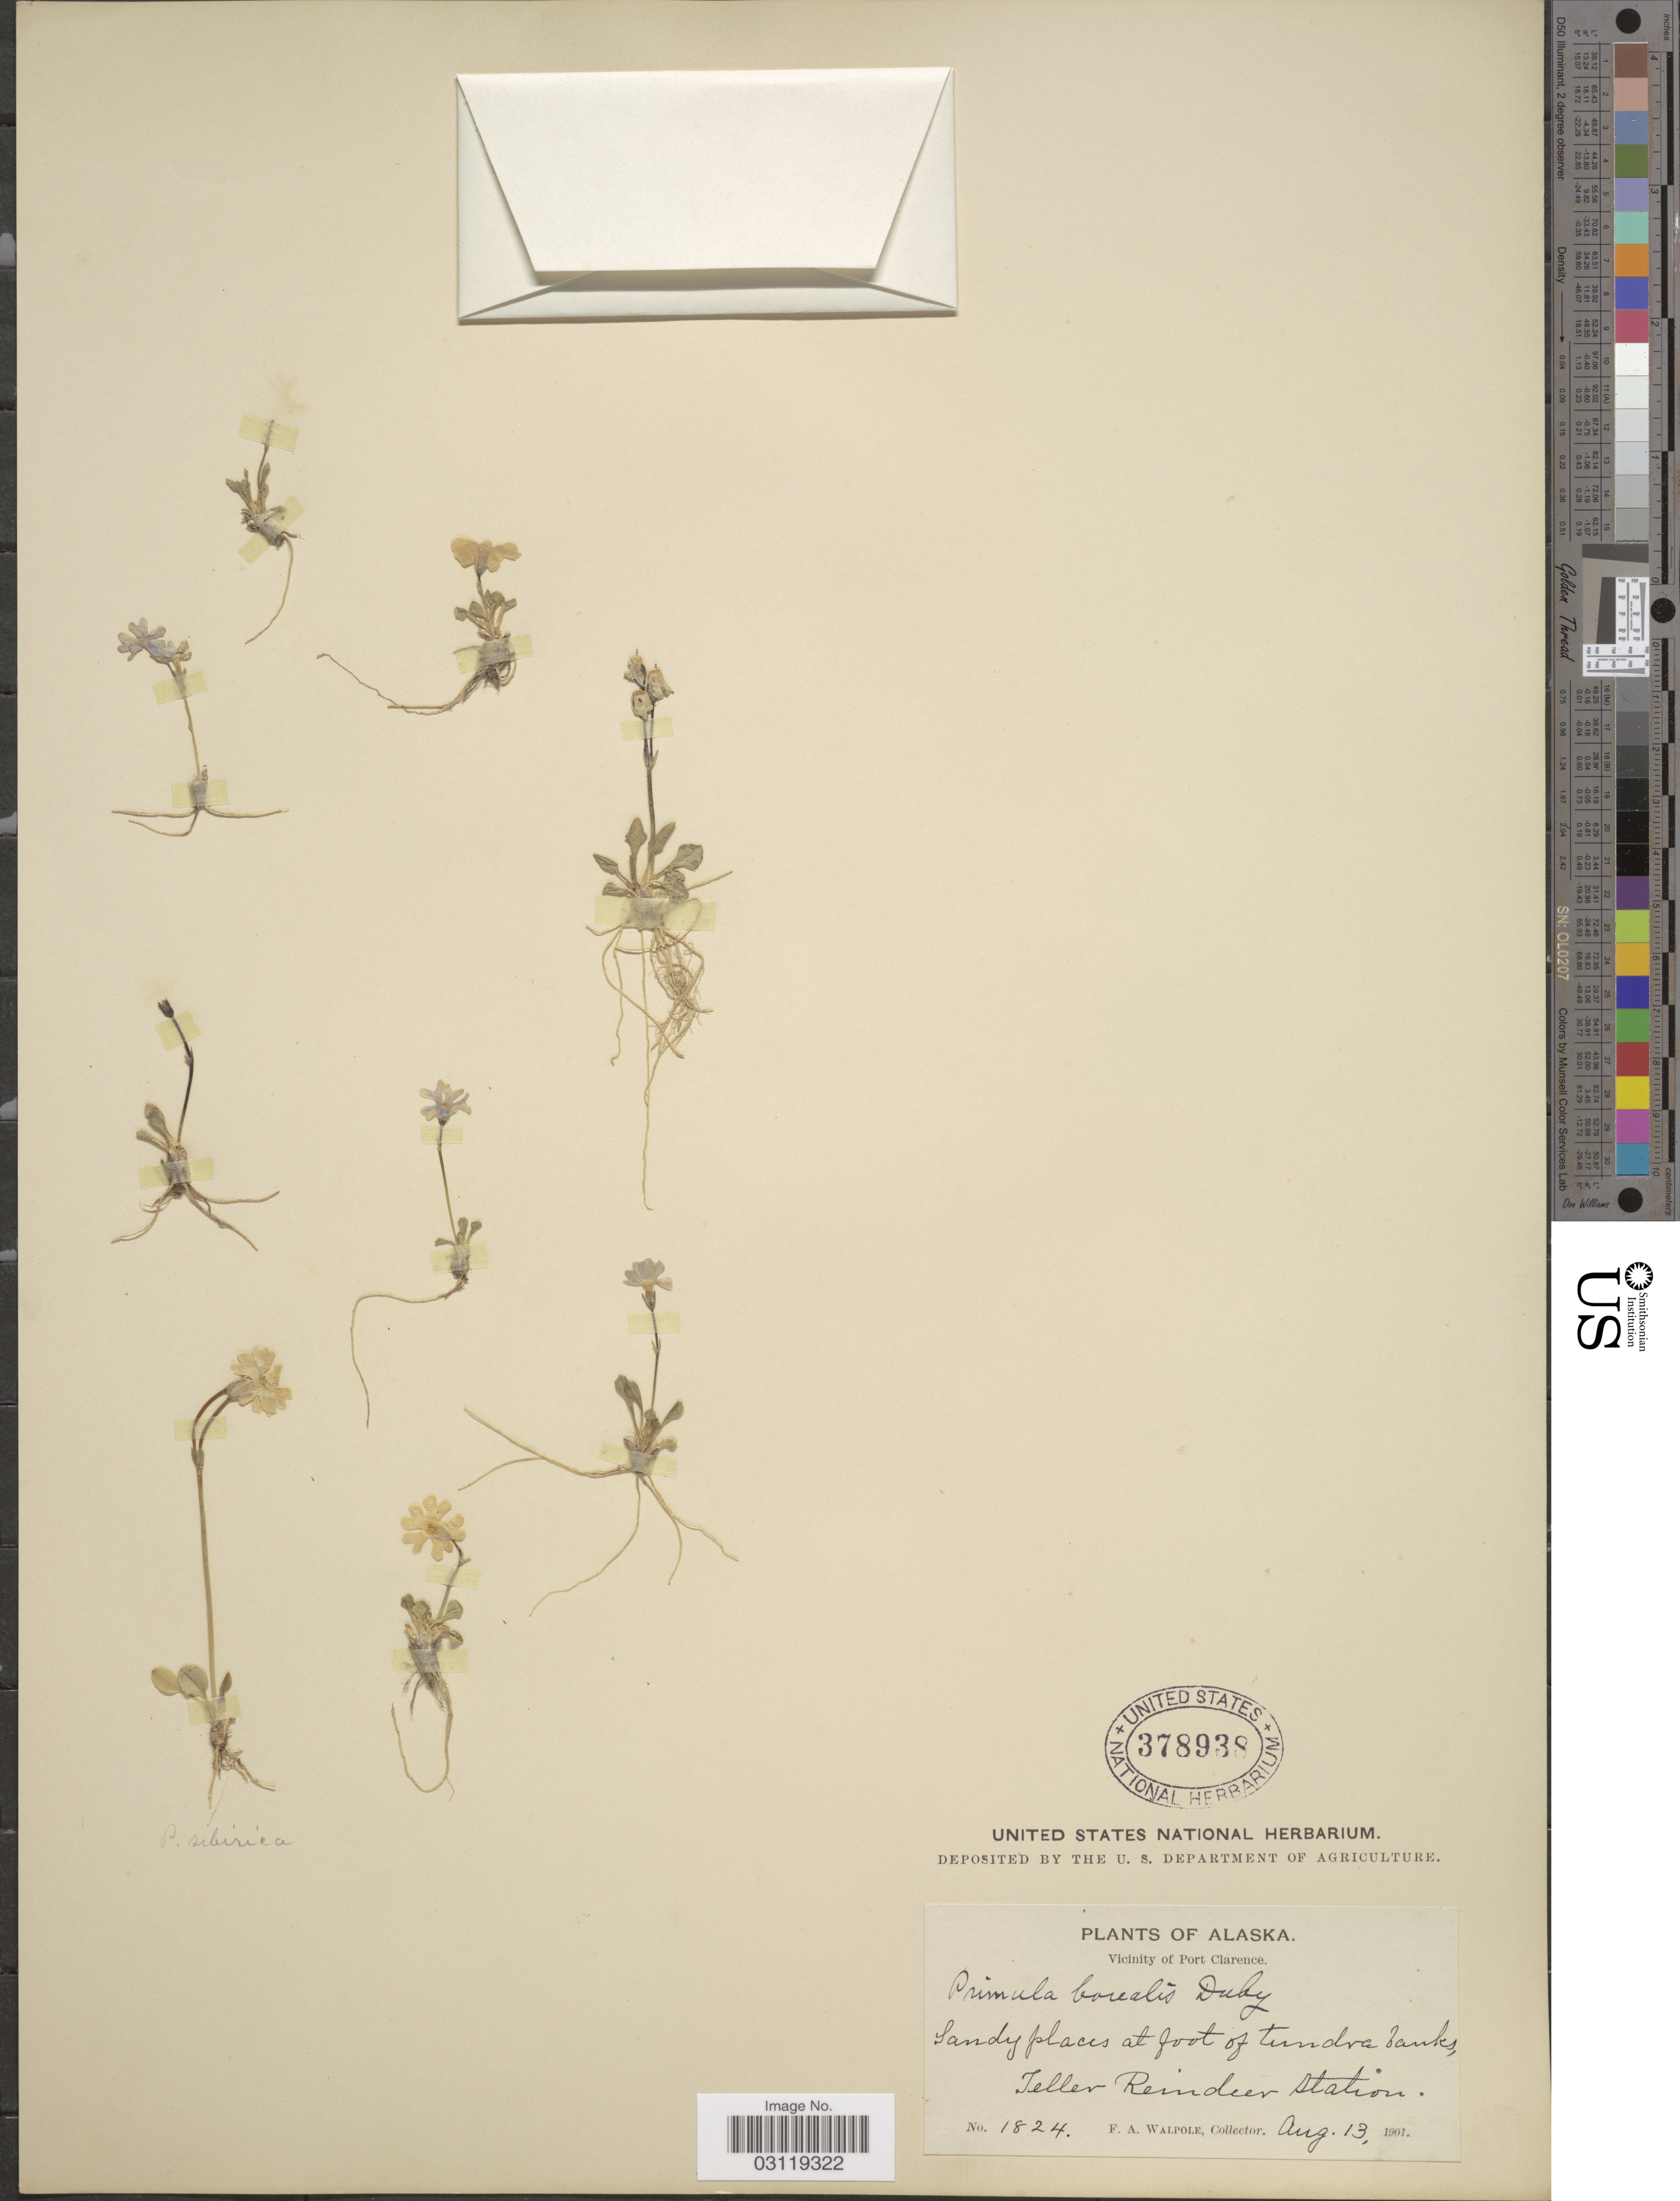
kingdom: Plantae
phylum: Tracheophyta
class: Magnoliopsida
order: Ericales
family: Primulaceae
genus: Primula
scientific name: Primula borealis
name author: Duby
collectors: F. Walpole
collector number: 1824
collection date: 1901-08-13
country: United States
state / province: Alaska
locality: Vicinity of Port Clarence. Sandy places at foot of tundra banks, Teller Reindeer Station.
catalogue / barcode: US 378938